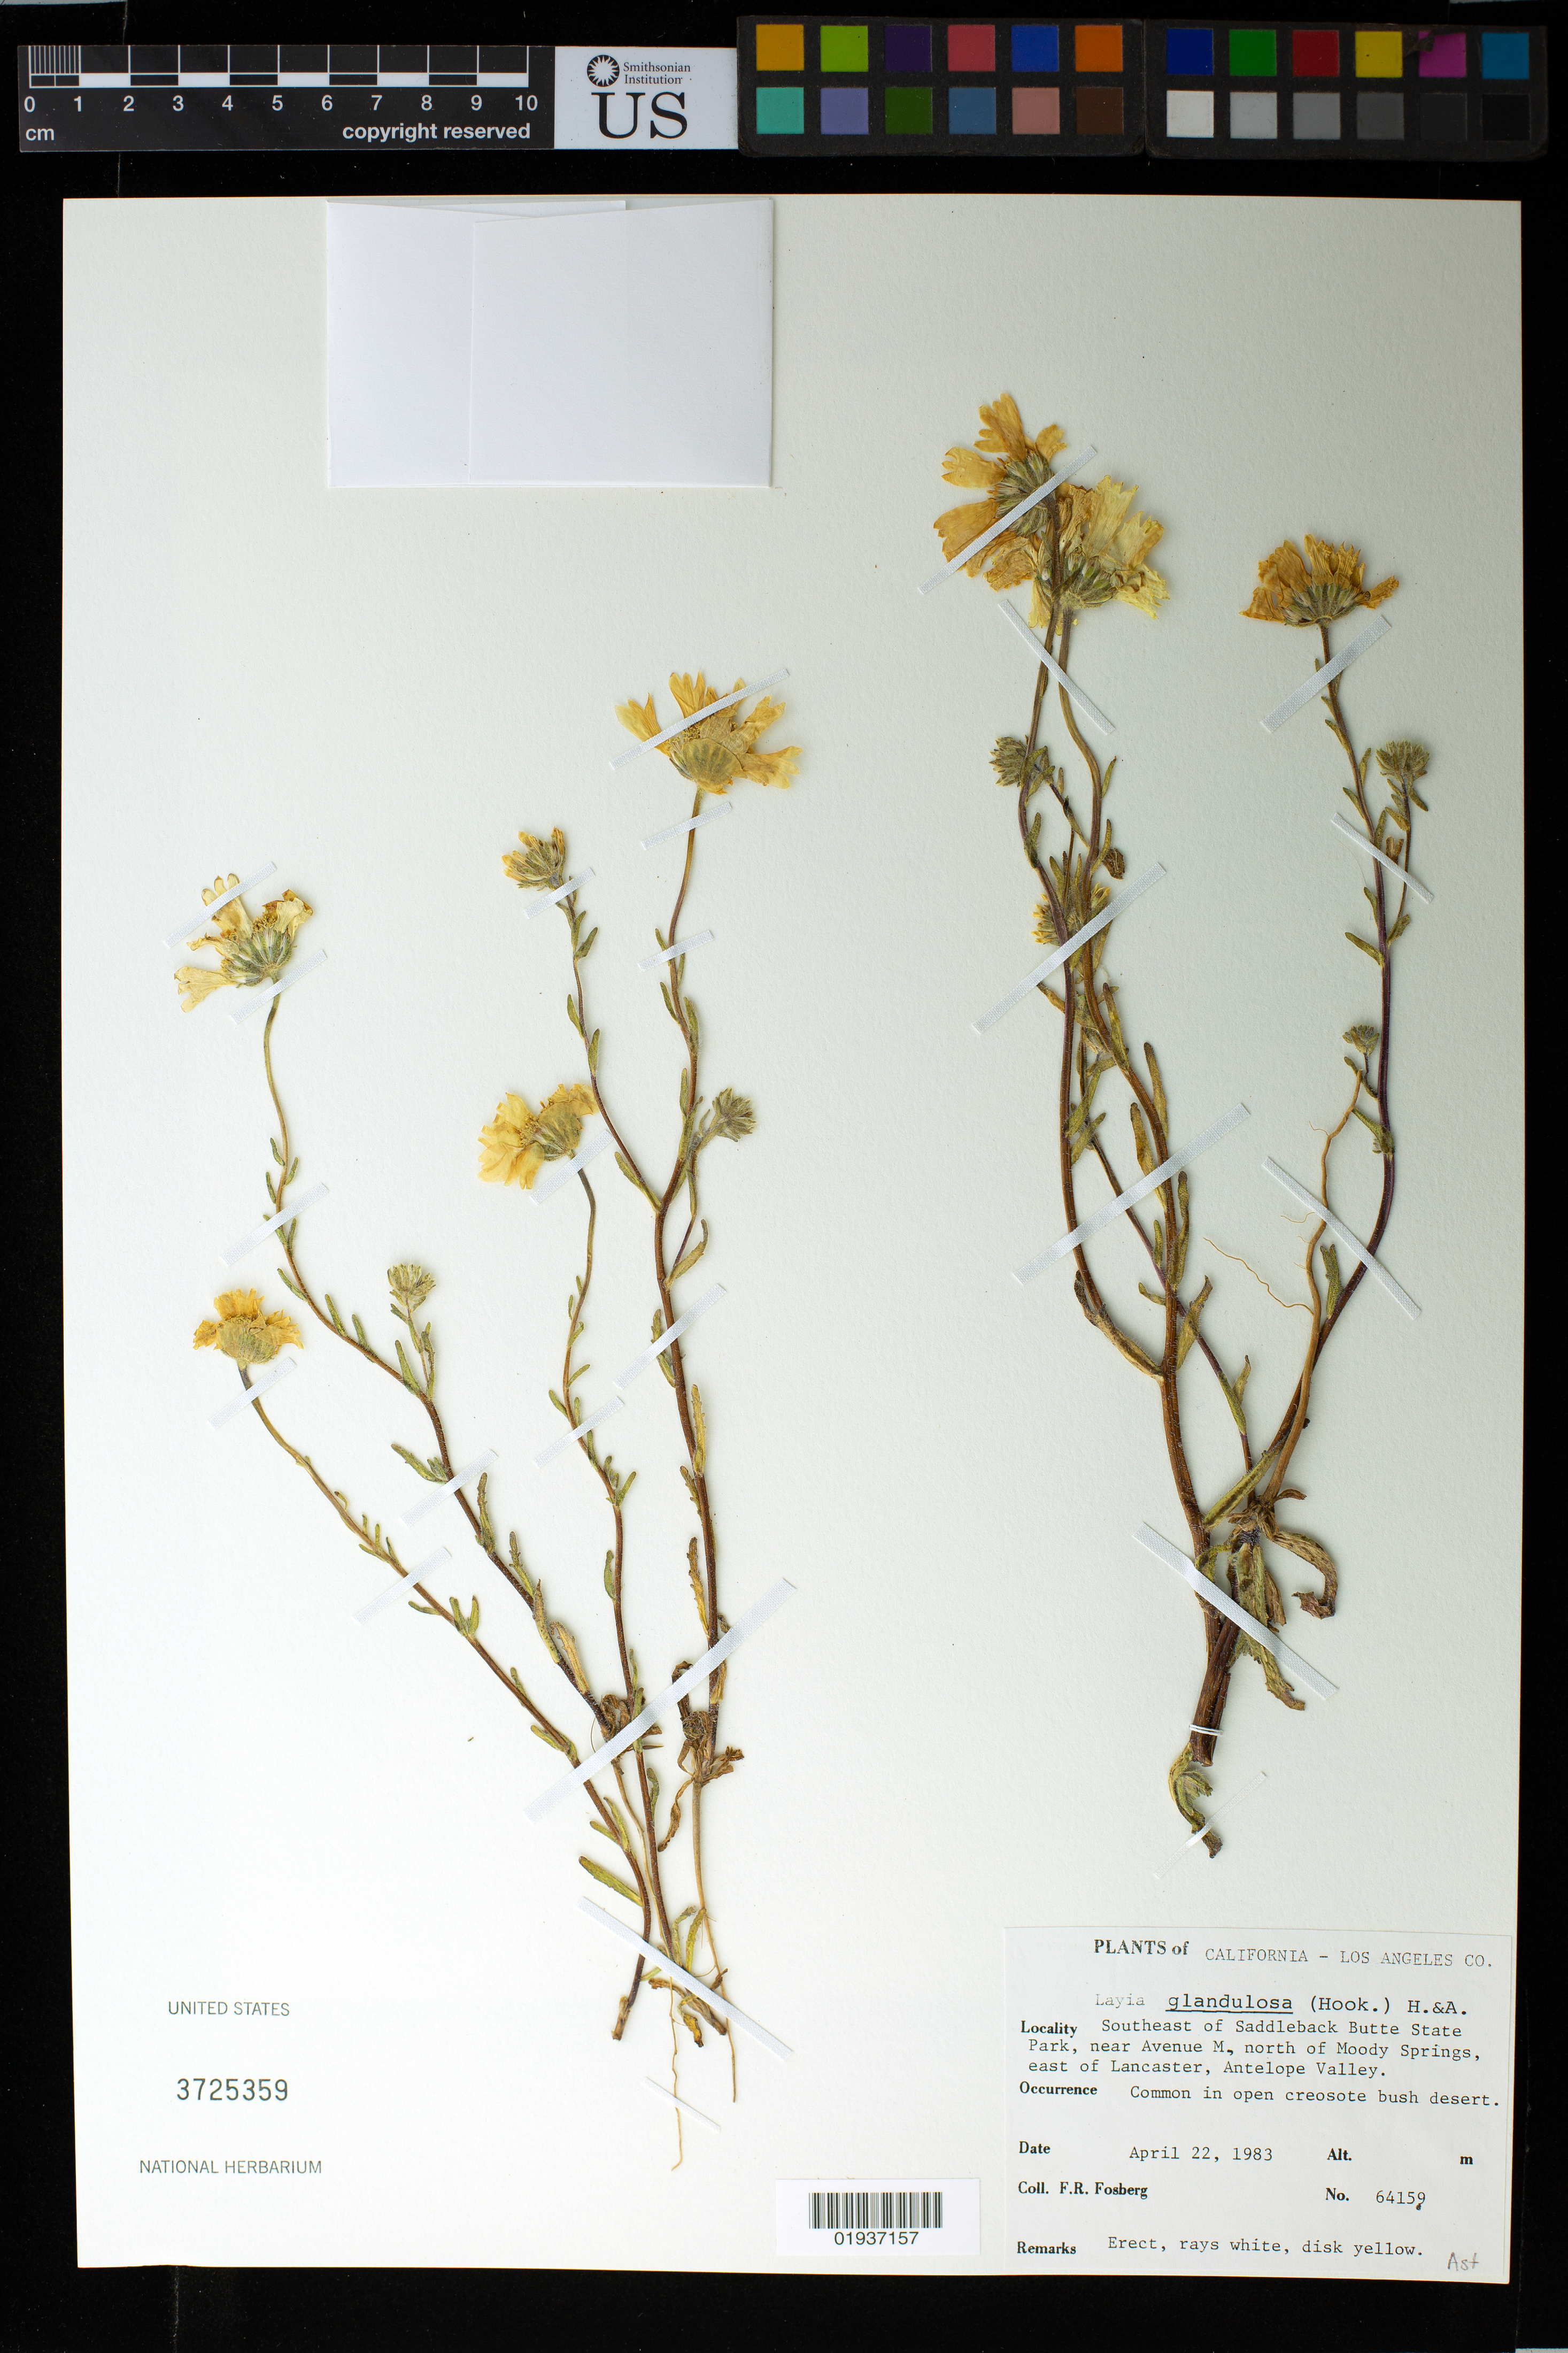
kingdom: Plantae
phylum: Tracheophyta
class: Magnoliopsida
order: Asterales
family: Asteraceae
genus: Layia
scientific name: Layia glandulosa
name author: Hook. & Arn.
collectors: F. R. Fosberg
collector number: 64159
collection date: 1983-04-22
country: United States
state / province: California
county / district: Los Angeles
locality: Southeast of Saddleback Butte State Park, near Avenue M, north of Moody Springs, east of Lancaster, Antelope Valley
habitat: Open creosote bush desert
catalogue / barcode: US 3725359